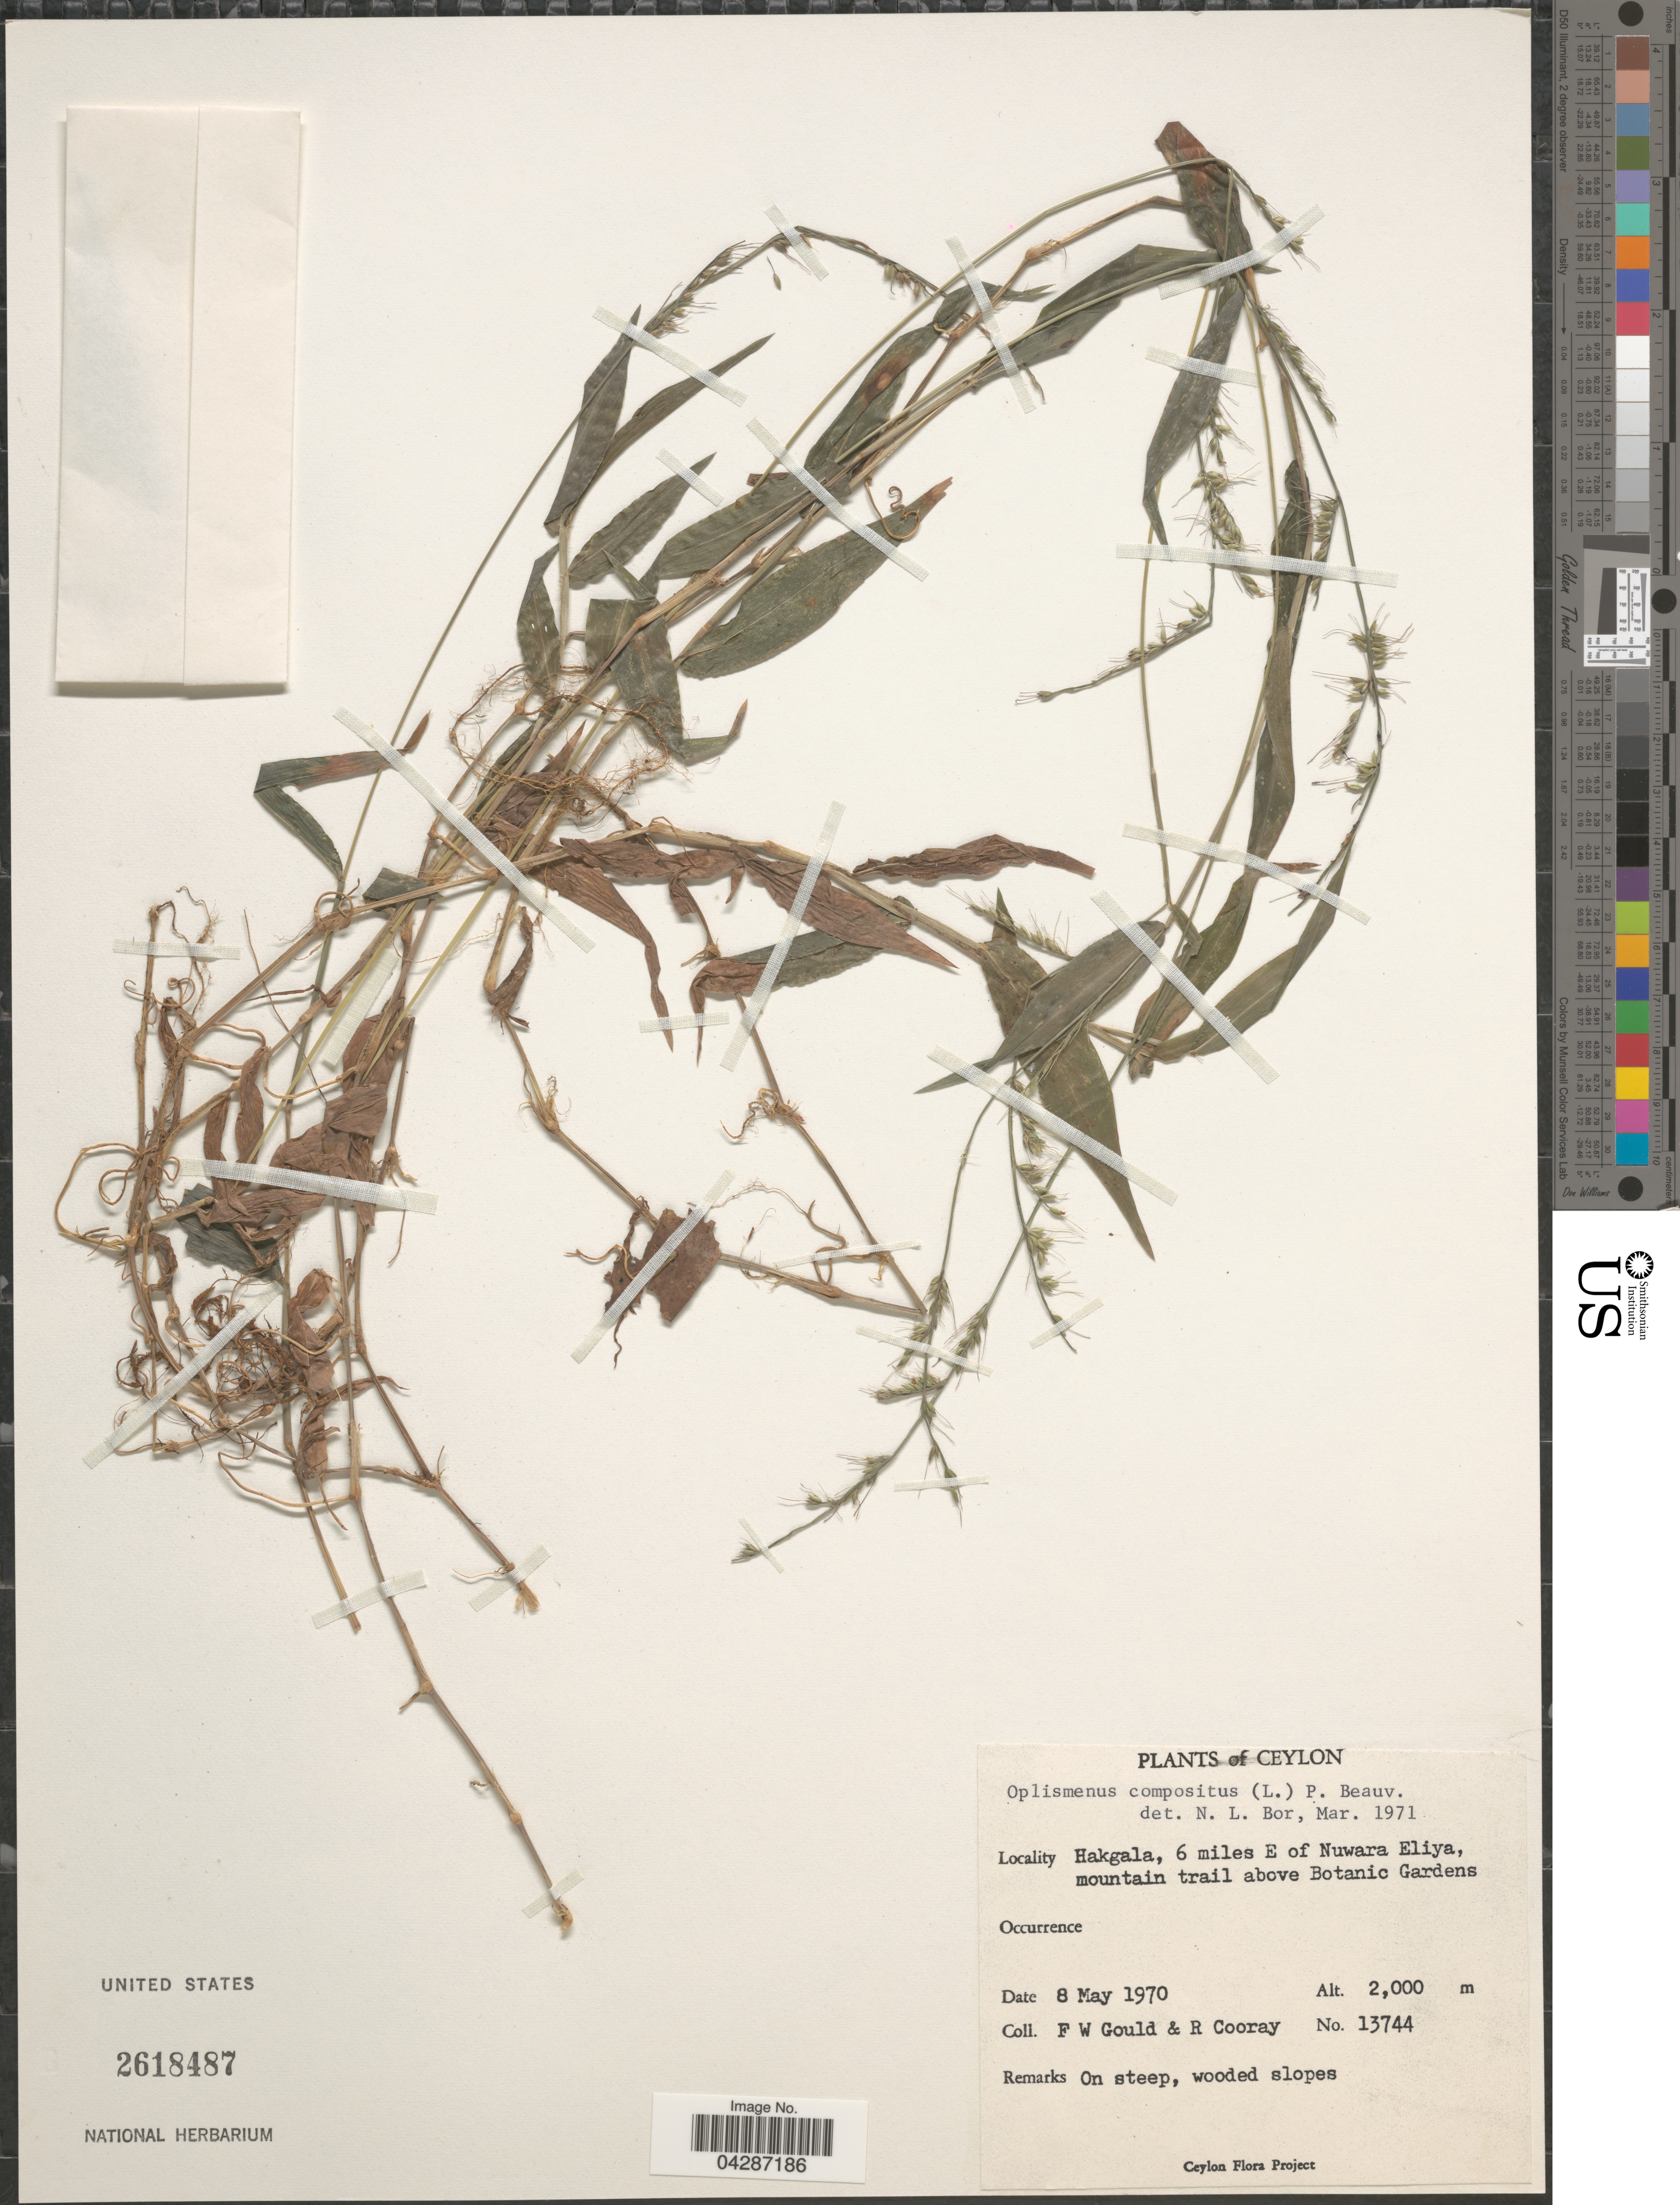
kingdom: Plantae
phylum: Tracheophyta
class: Liliopsida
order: Poales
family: Poaceae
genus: Oplismenus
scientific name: Oplismenus compositus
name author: (L.) P. Beauv.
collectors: F. W. Gould & R. Cooray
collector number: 13744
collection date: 1970-05-08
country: Sri Lanka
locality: Ceylon. Hakgala, 6 miles E of Nuwara Eliya, mountain trail above Botanic Gardens.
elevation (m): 2000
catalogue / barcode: US 2618487